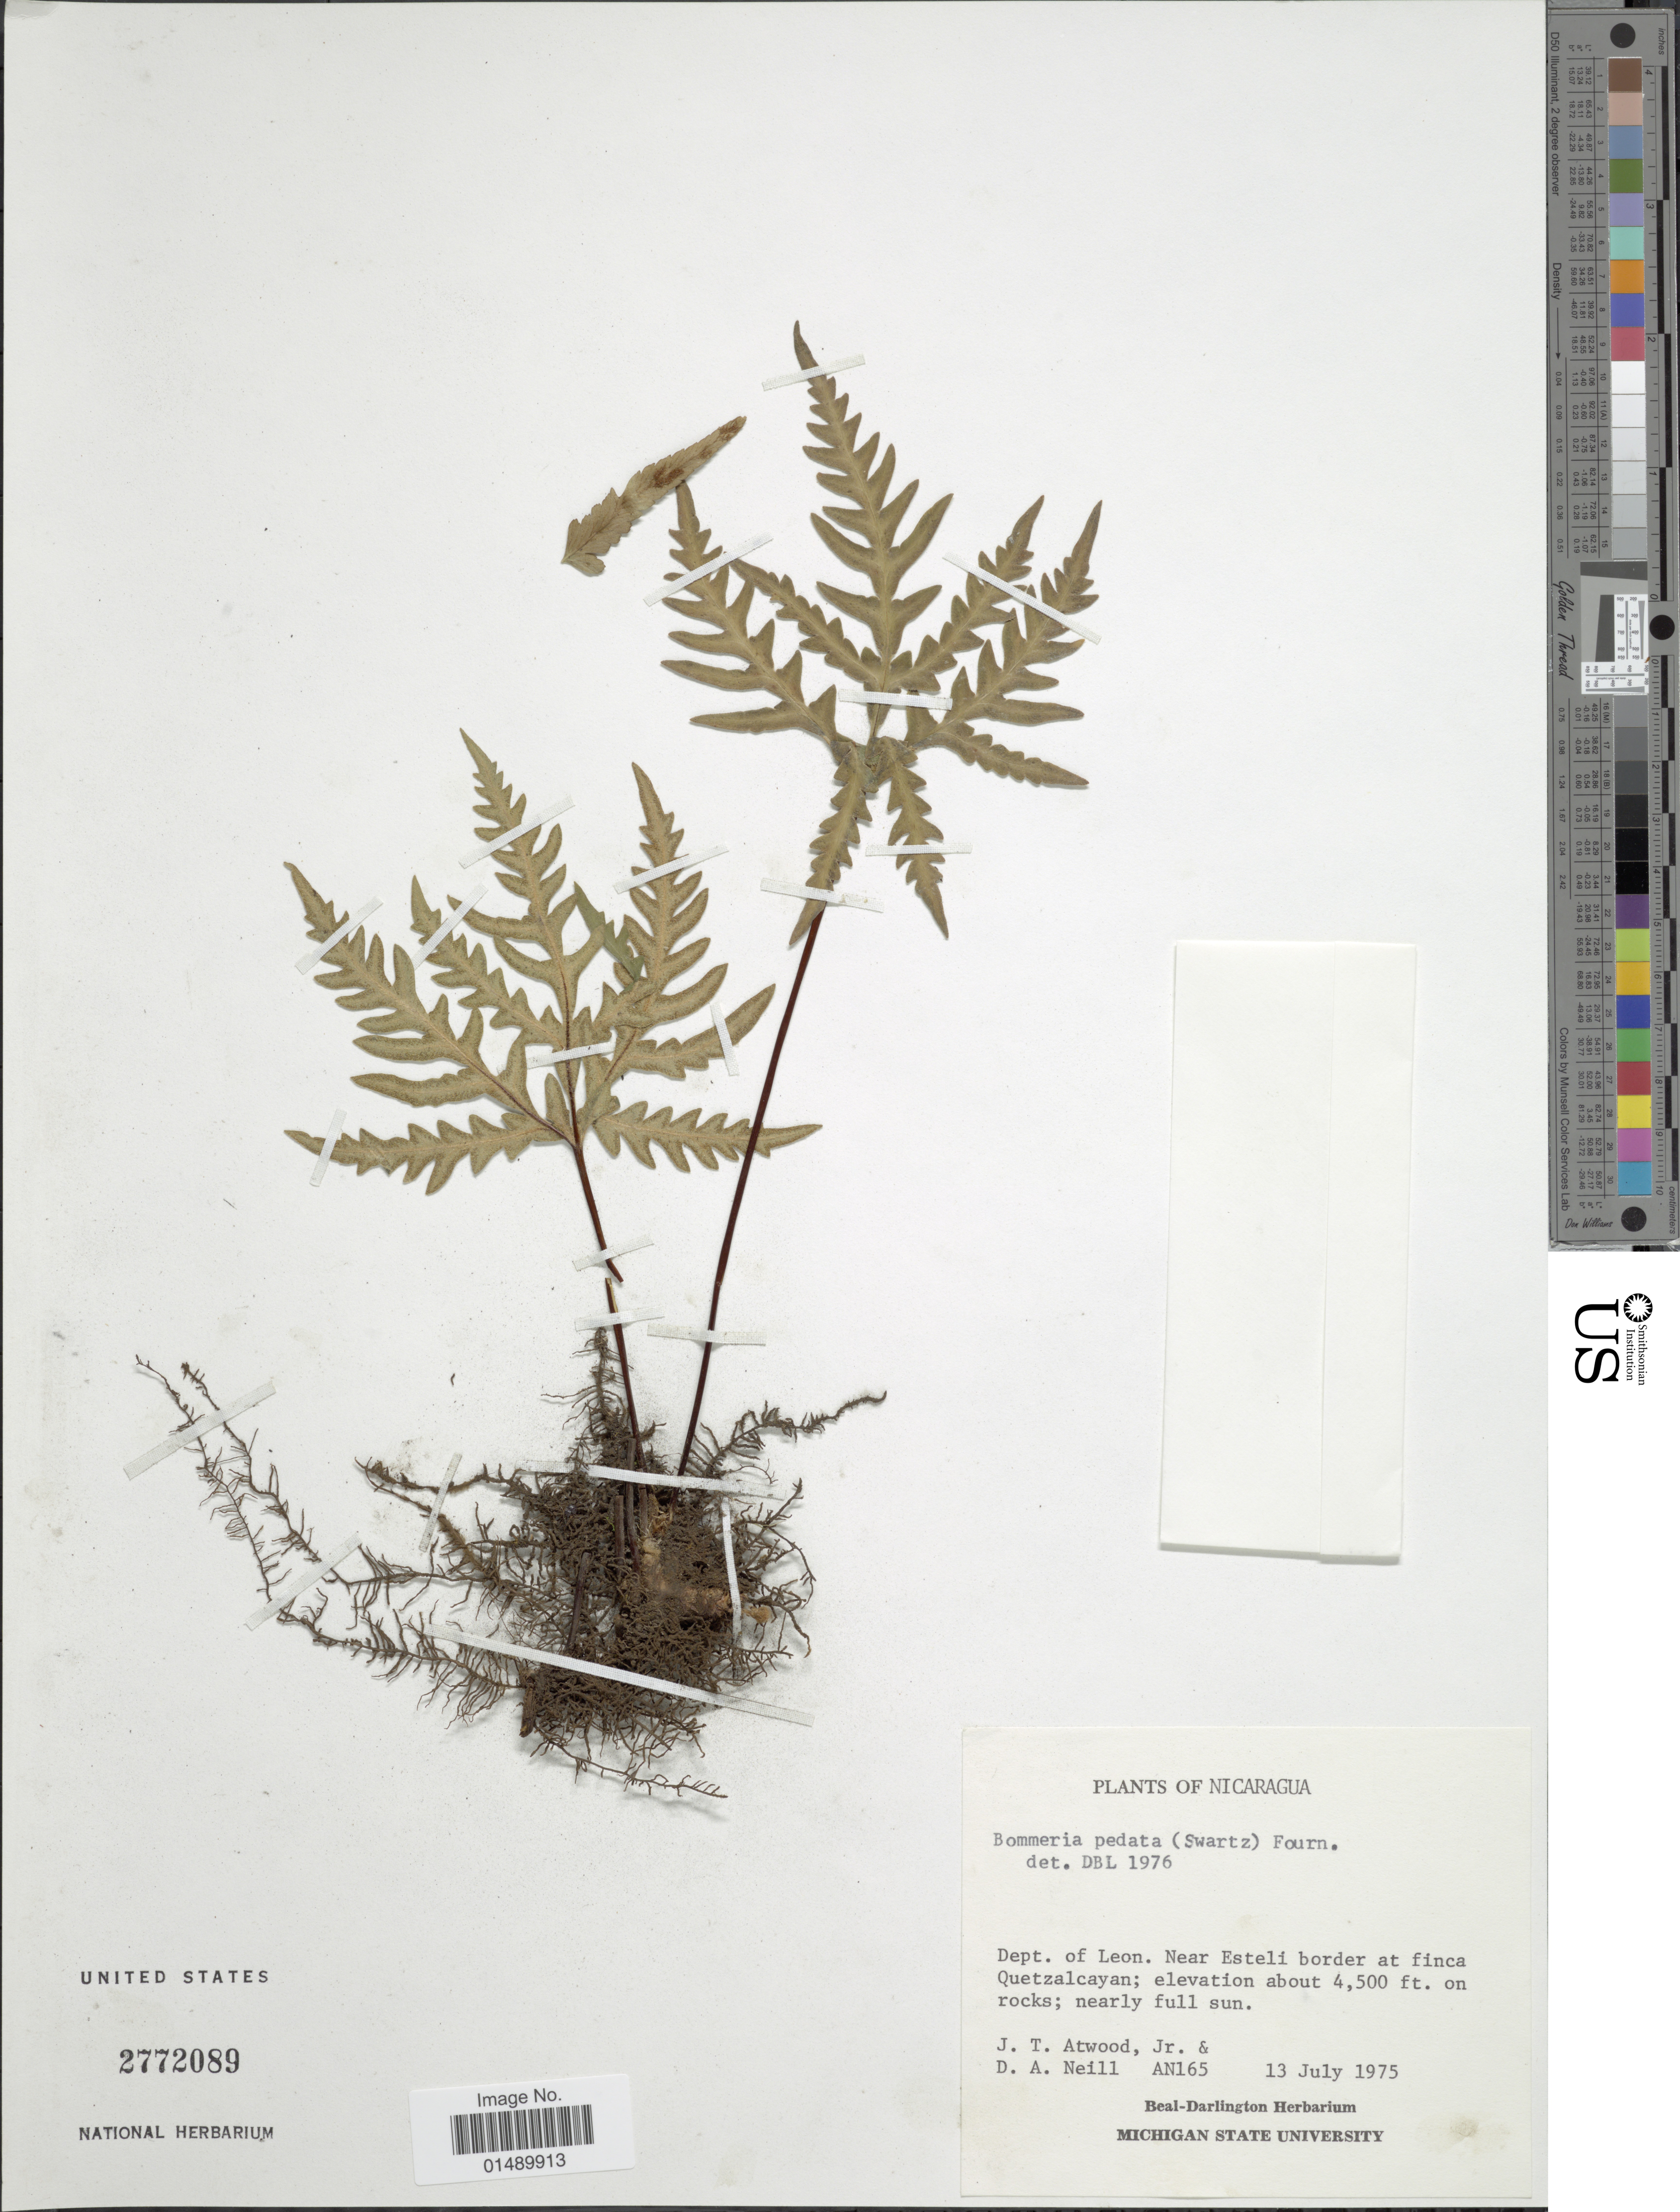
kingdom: Plantae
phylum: Tracheophyta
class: Polypodiopsida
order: Polypodiales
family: Pteridaceae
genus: Bommeria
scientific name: Bommeria pedata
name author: (Sw.) E. Fourn.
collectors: J. T. Atwood & D. A. Neill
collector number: AN165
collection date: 1975-07-13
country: Nicaragua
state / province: Leon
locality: Nicaragua, Dept. of Leon. near Esteli border at finca Quetzalcayan.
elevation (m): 1372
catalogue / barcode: US 2772089